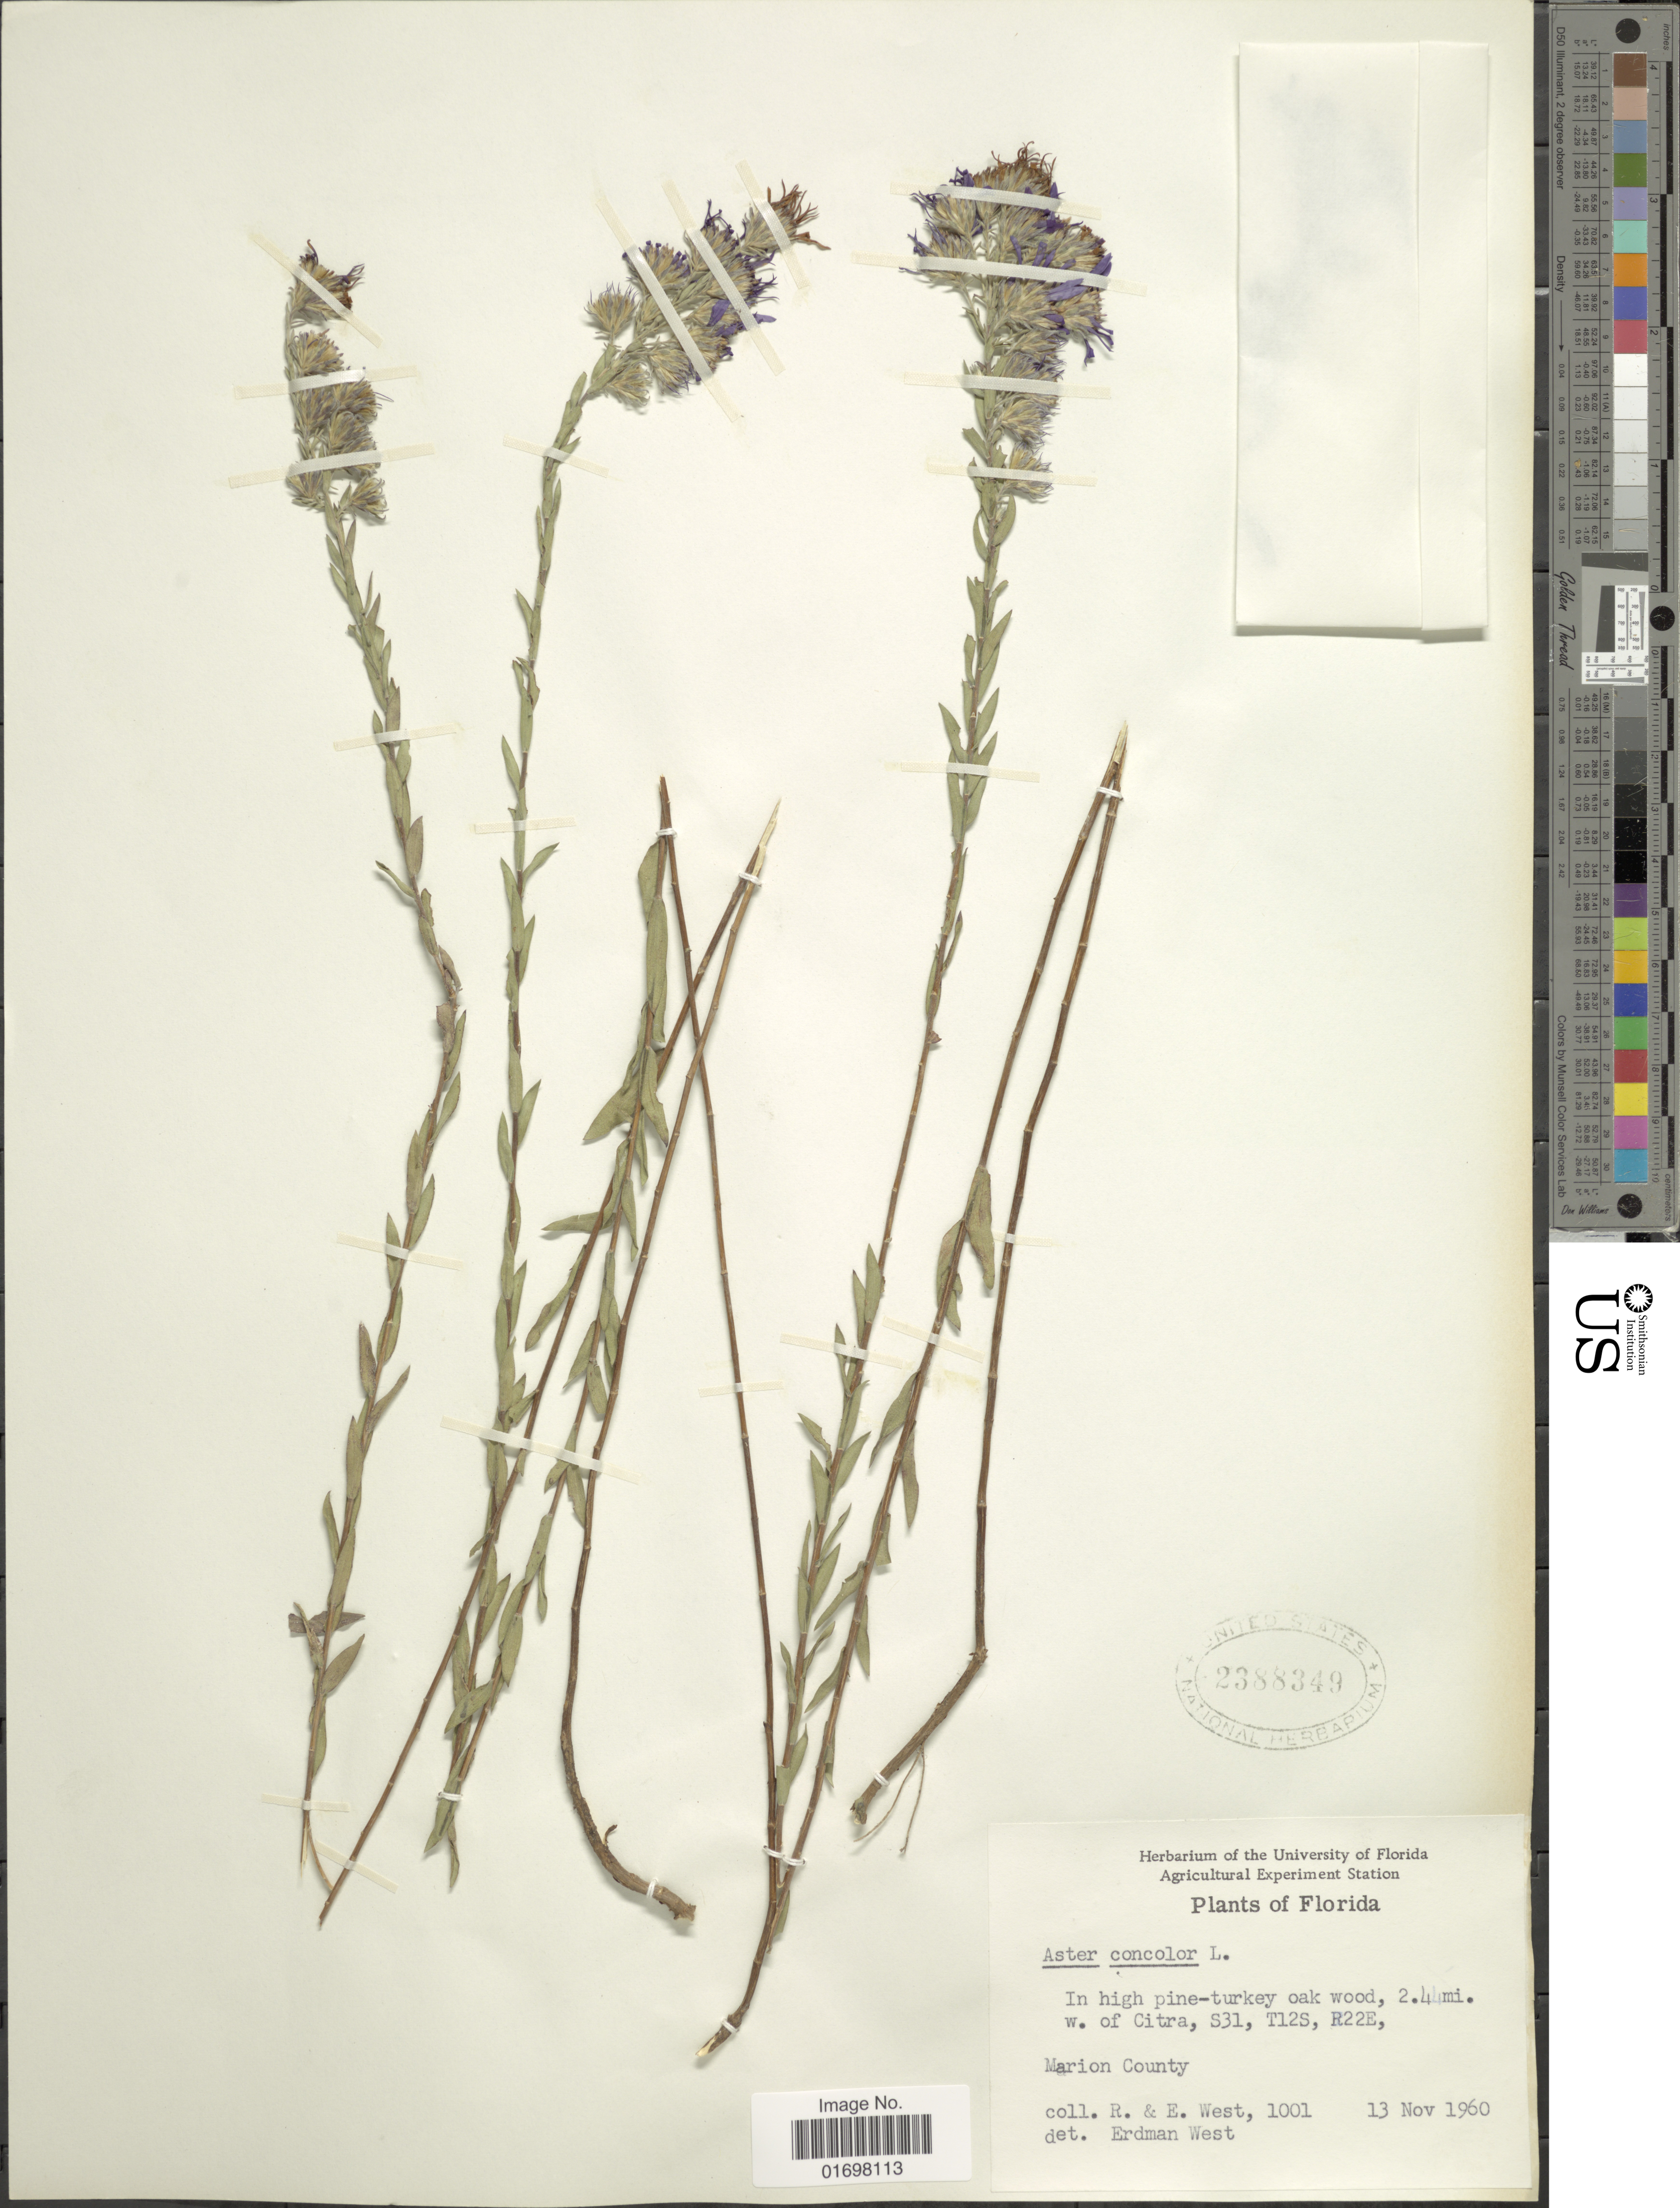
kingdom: Plantae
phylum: Tracheophyta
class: Magnoliopsida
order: Asterales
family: Asteraceae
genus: Symphyotrichum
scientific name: Symphyotrichum concolor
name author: (L.) G.L. Nesom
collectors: R. West & E. West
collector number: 1001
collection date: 1960-11-13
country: United States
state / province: Florida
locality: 2.44mi. w. of Citra. S31, T12S, R22E. Marion County.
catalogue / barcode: US 2388349